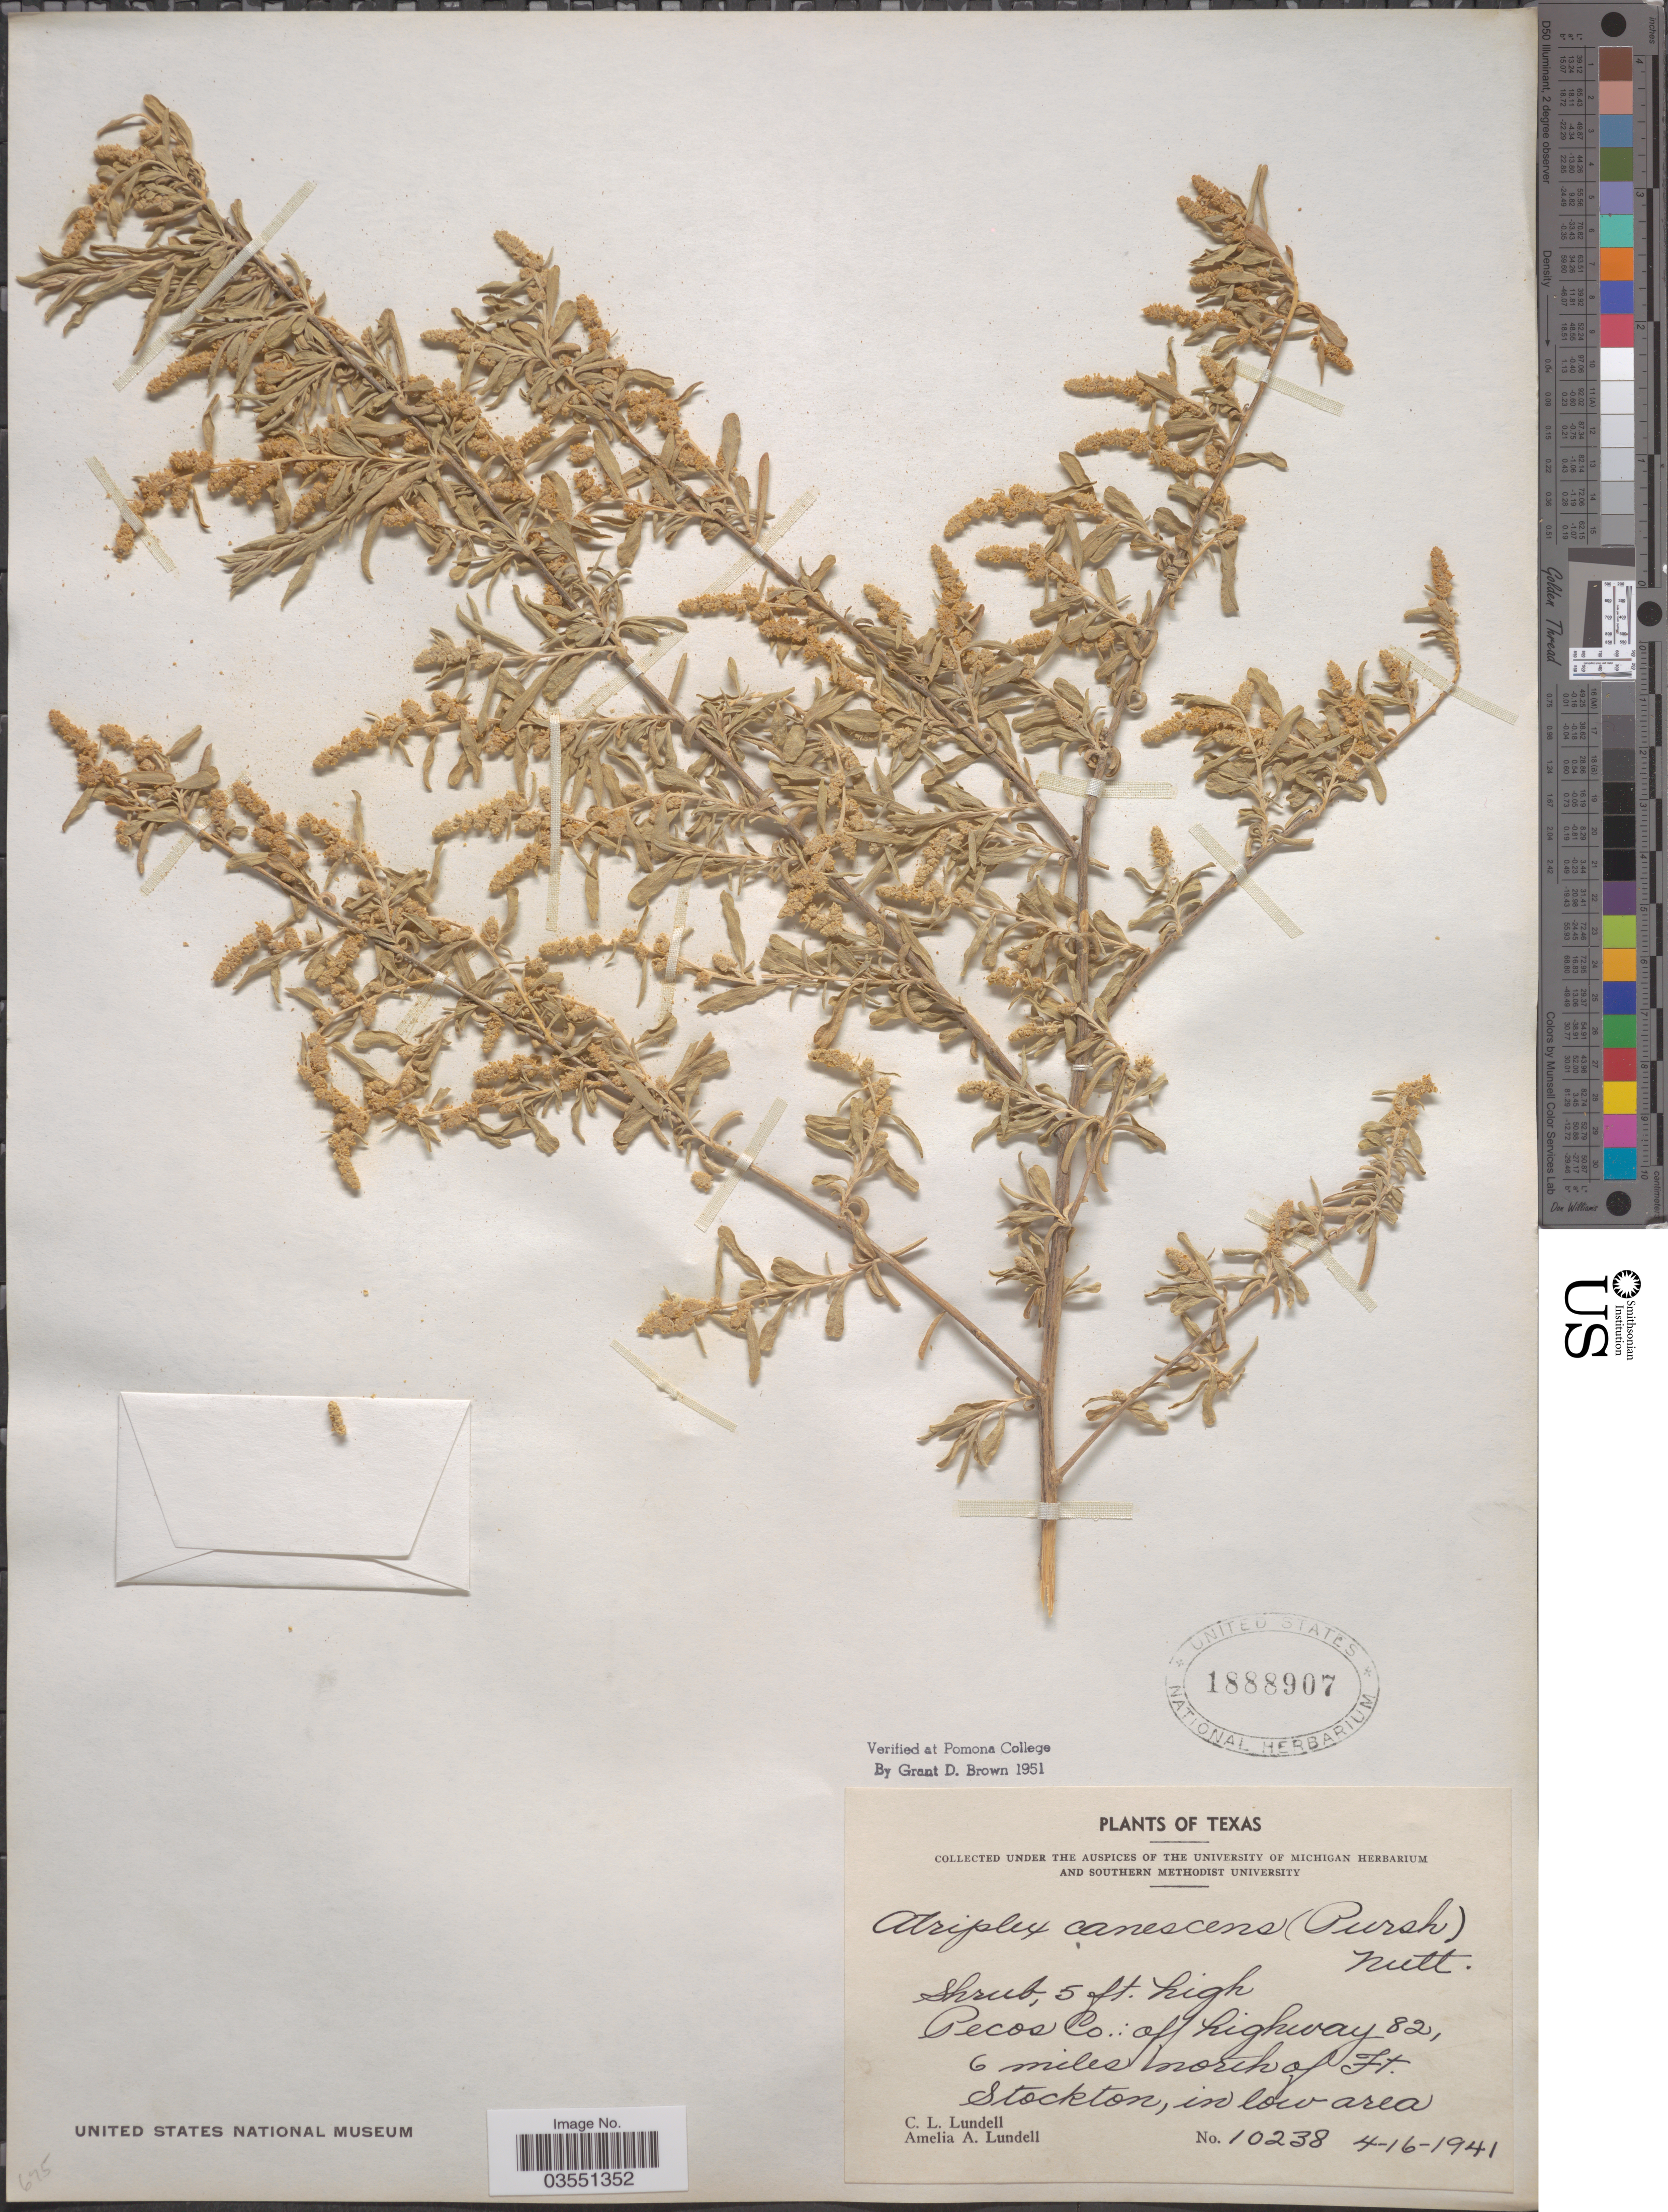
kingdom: Plantae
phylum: Tracheophyta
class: Magnoliopsida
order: Caryophyllales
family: Amaranthaceae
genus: Atriplex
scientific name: Atriplex canescens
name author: (Pursh) Nutt.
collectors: C. L. Lundell & A. A. Lundell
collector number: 10238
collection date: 1941-04-16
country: United States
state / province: Texas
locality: Pecos Co.: off highway 82, 6 miles north of Stockton, in low area.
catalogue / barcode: US 1888907